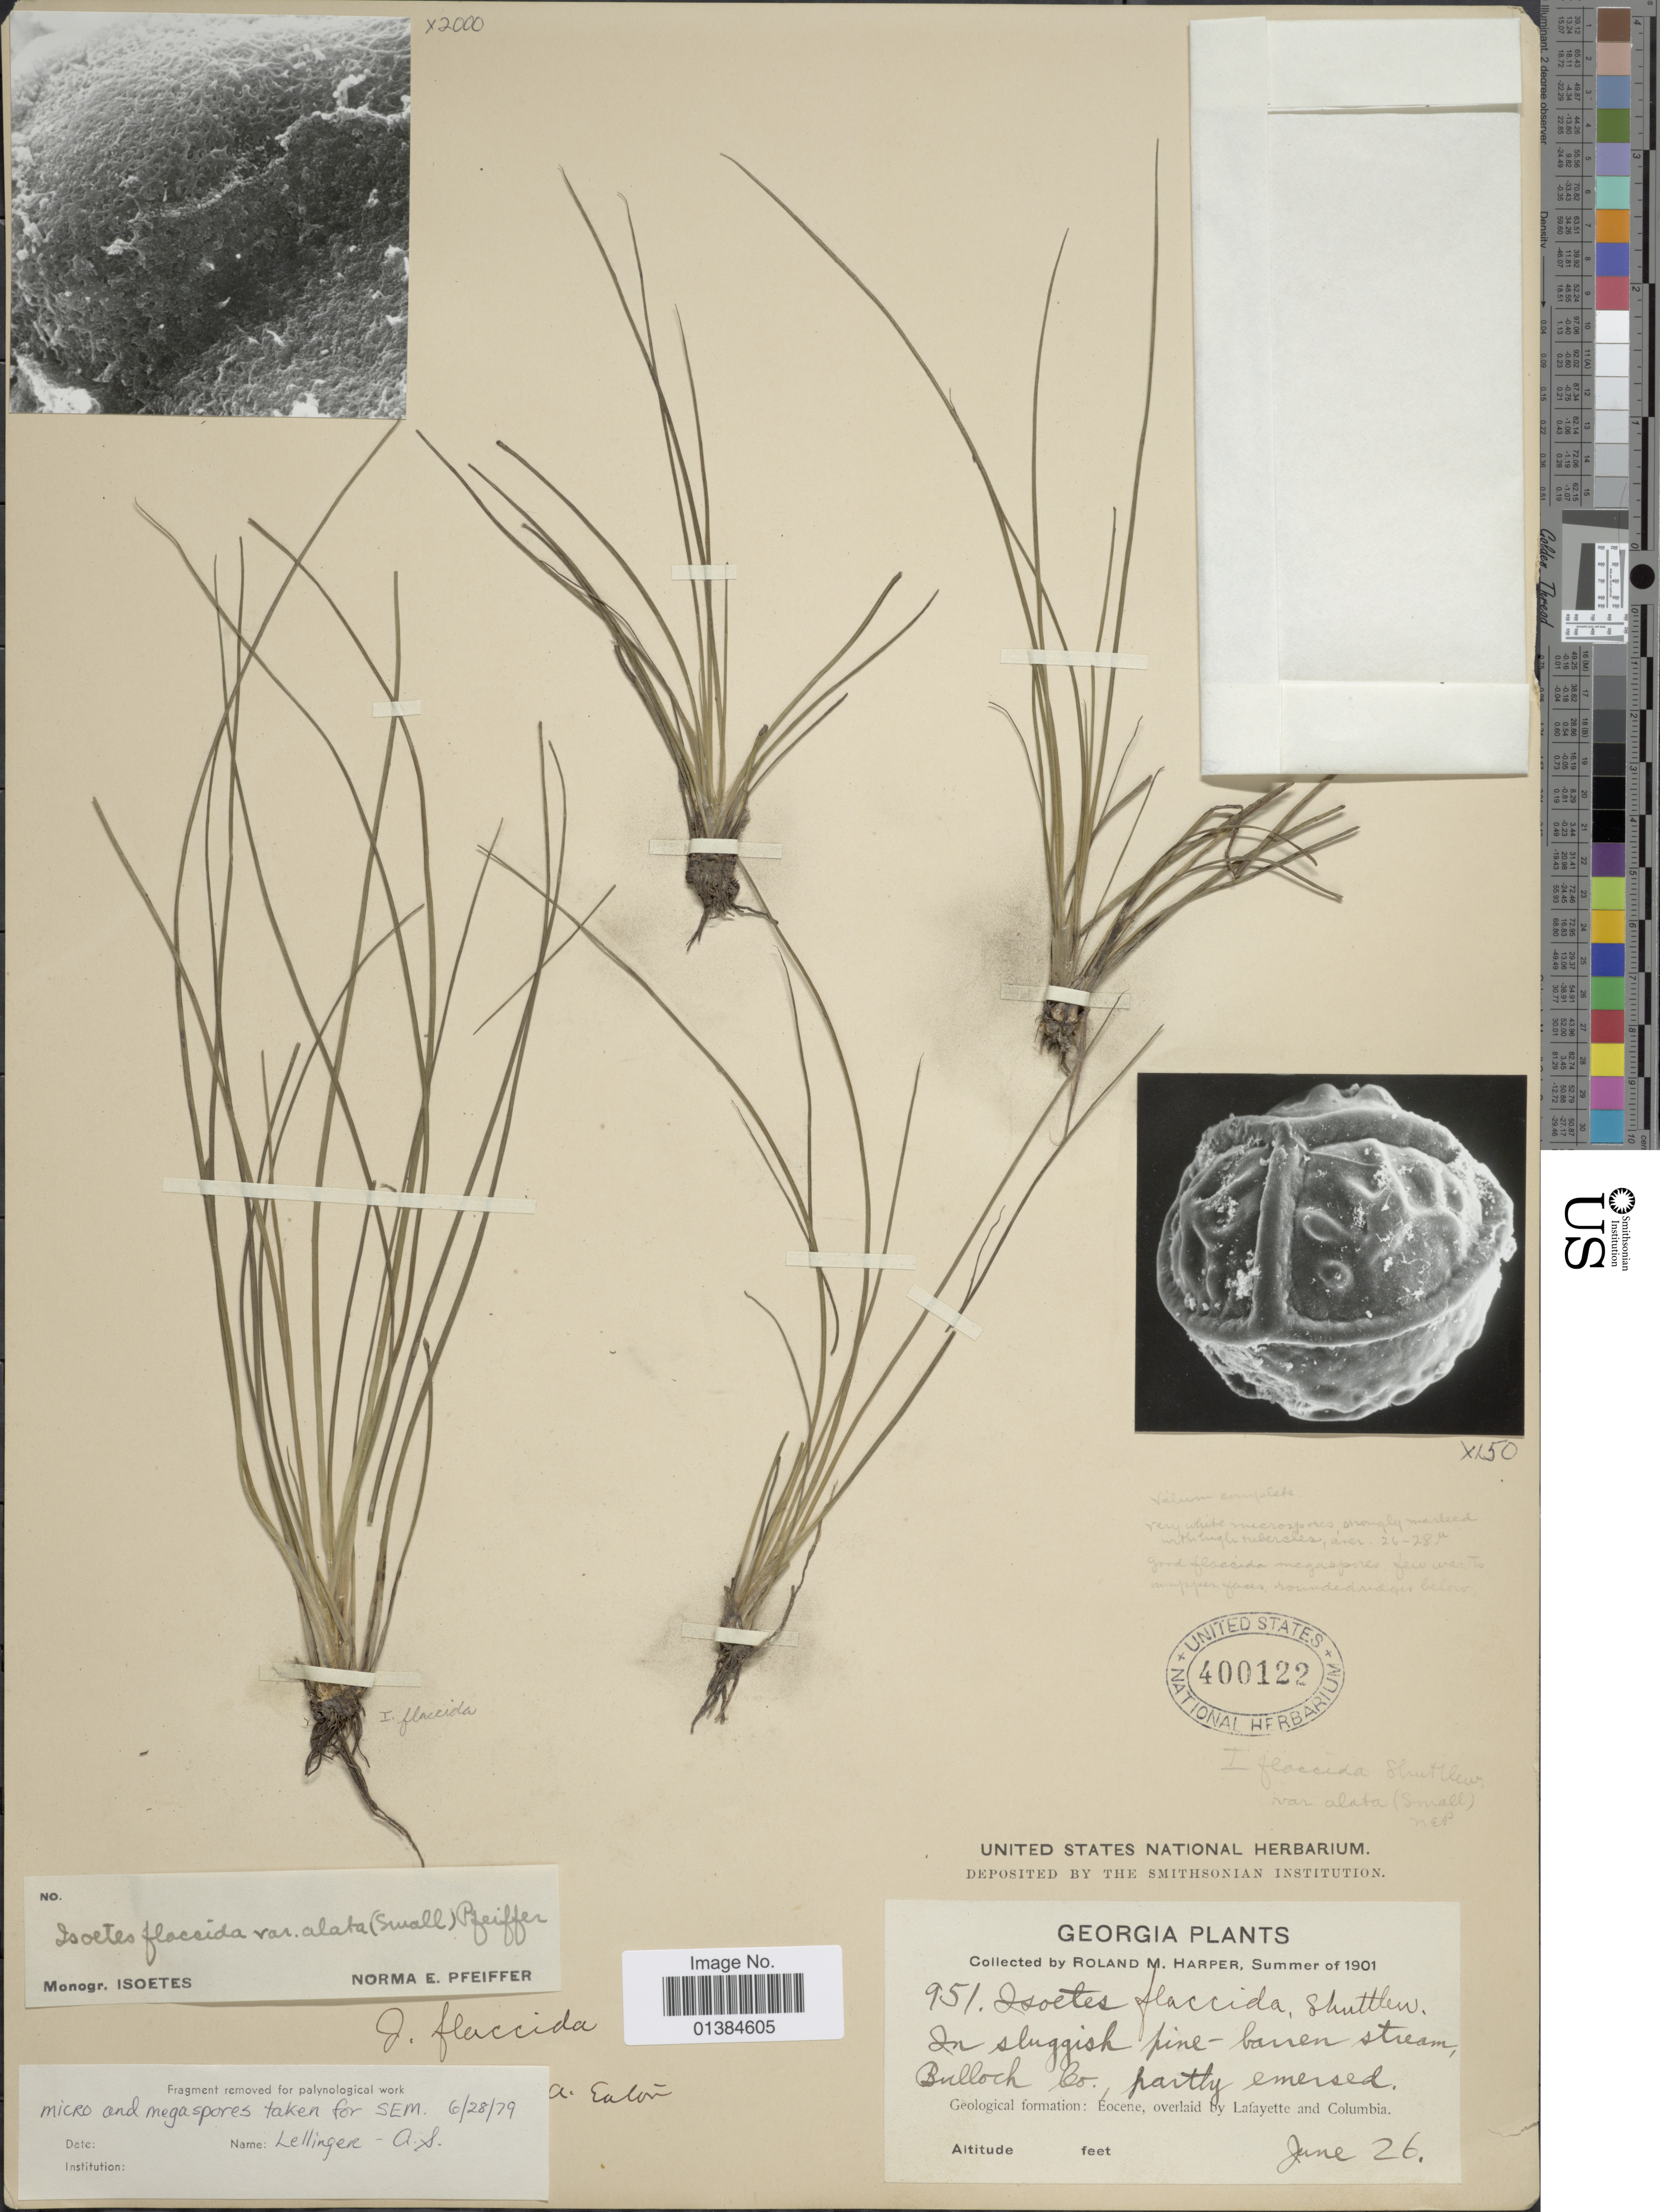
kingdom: Plantae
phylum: Tracheophyta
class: Lycopodiopsida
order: Isoetales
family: Isoetaceae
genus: Isoetes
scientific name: Isoetes flaccida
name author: Shuttlew. ex A. Braun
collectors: R. M. Harper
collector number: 951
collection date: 1901-06-26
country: United States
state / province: Georgia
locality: In sluggish pine-barren stream, Bullock Co., partly emersed. Geological formation: Eocene, overlaid by Lafayette and Columbia.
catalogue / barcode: US 400122